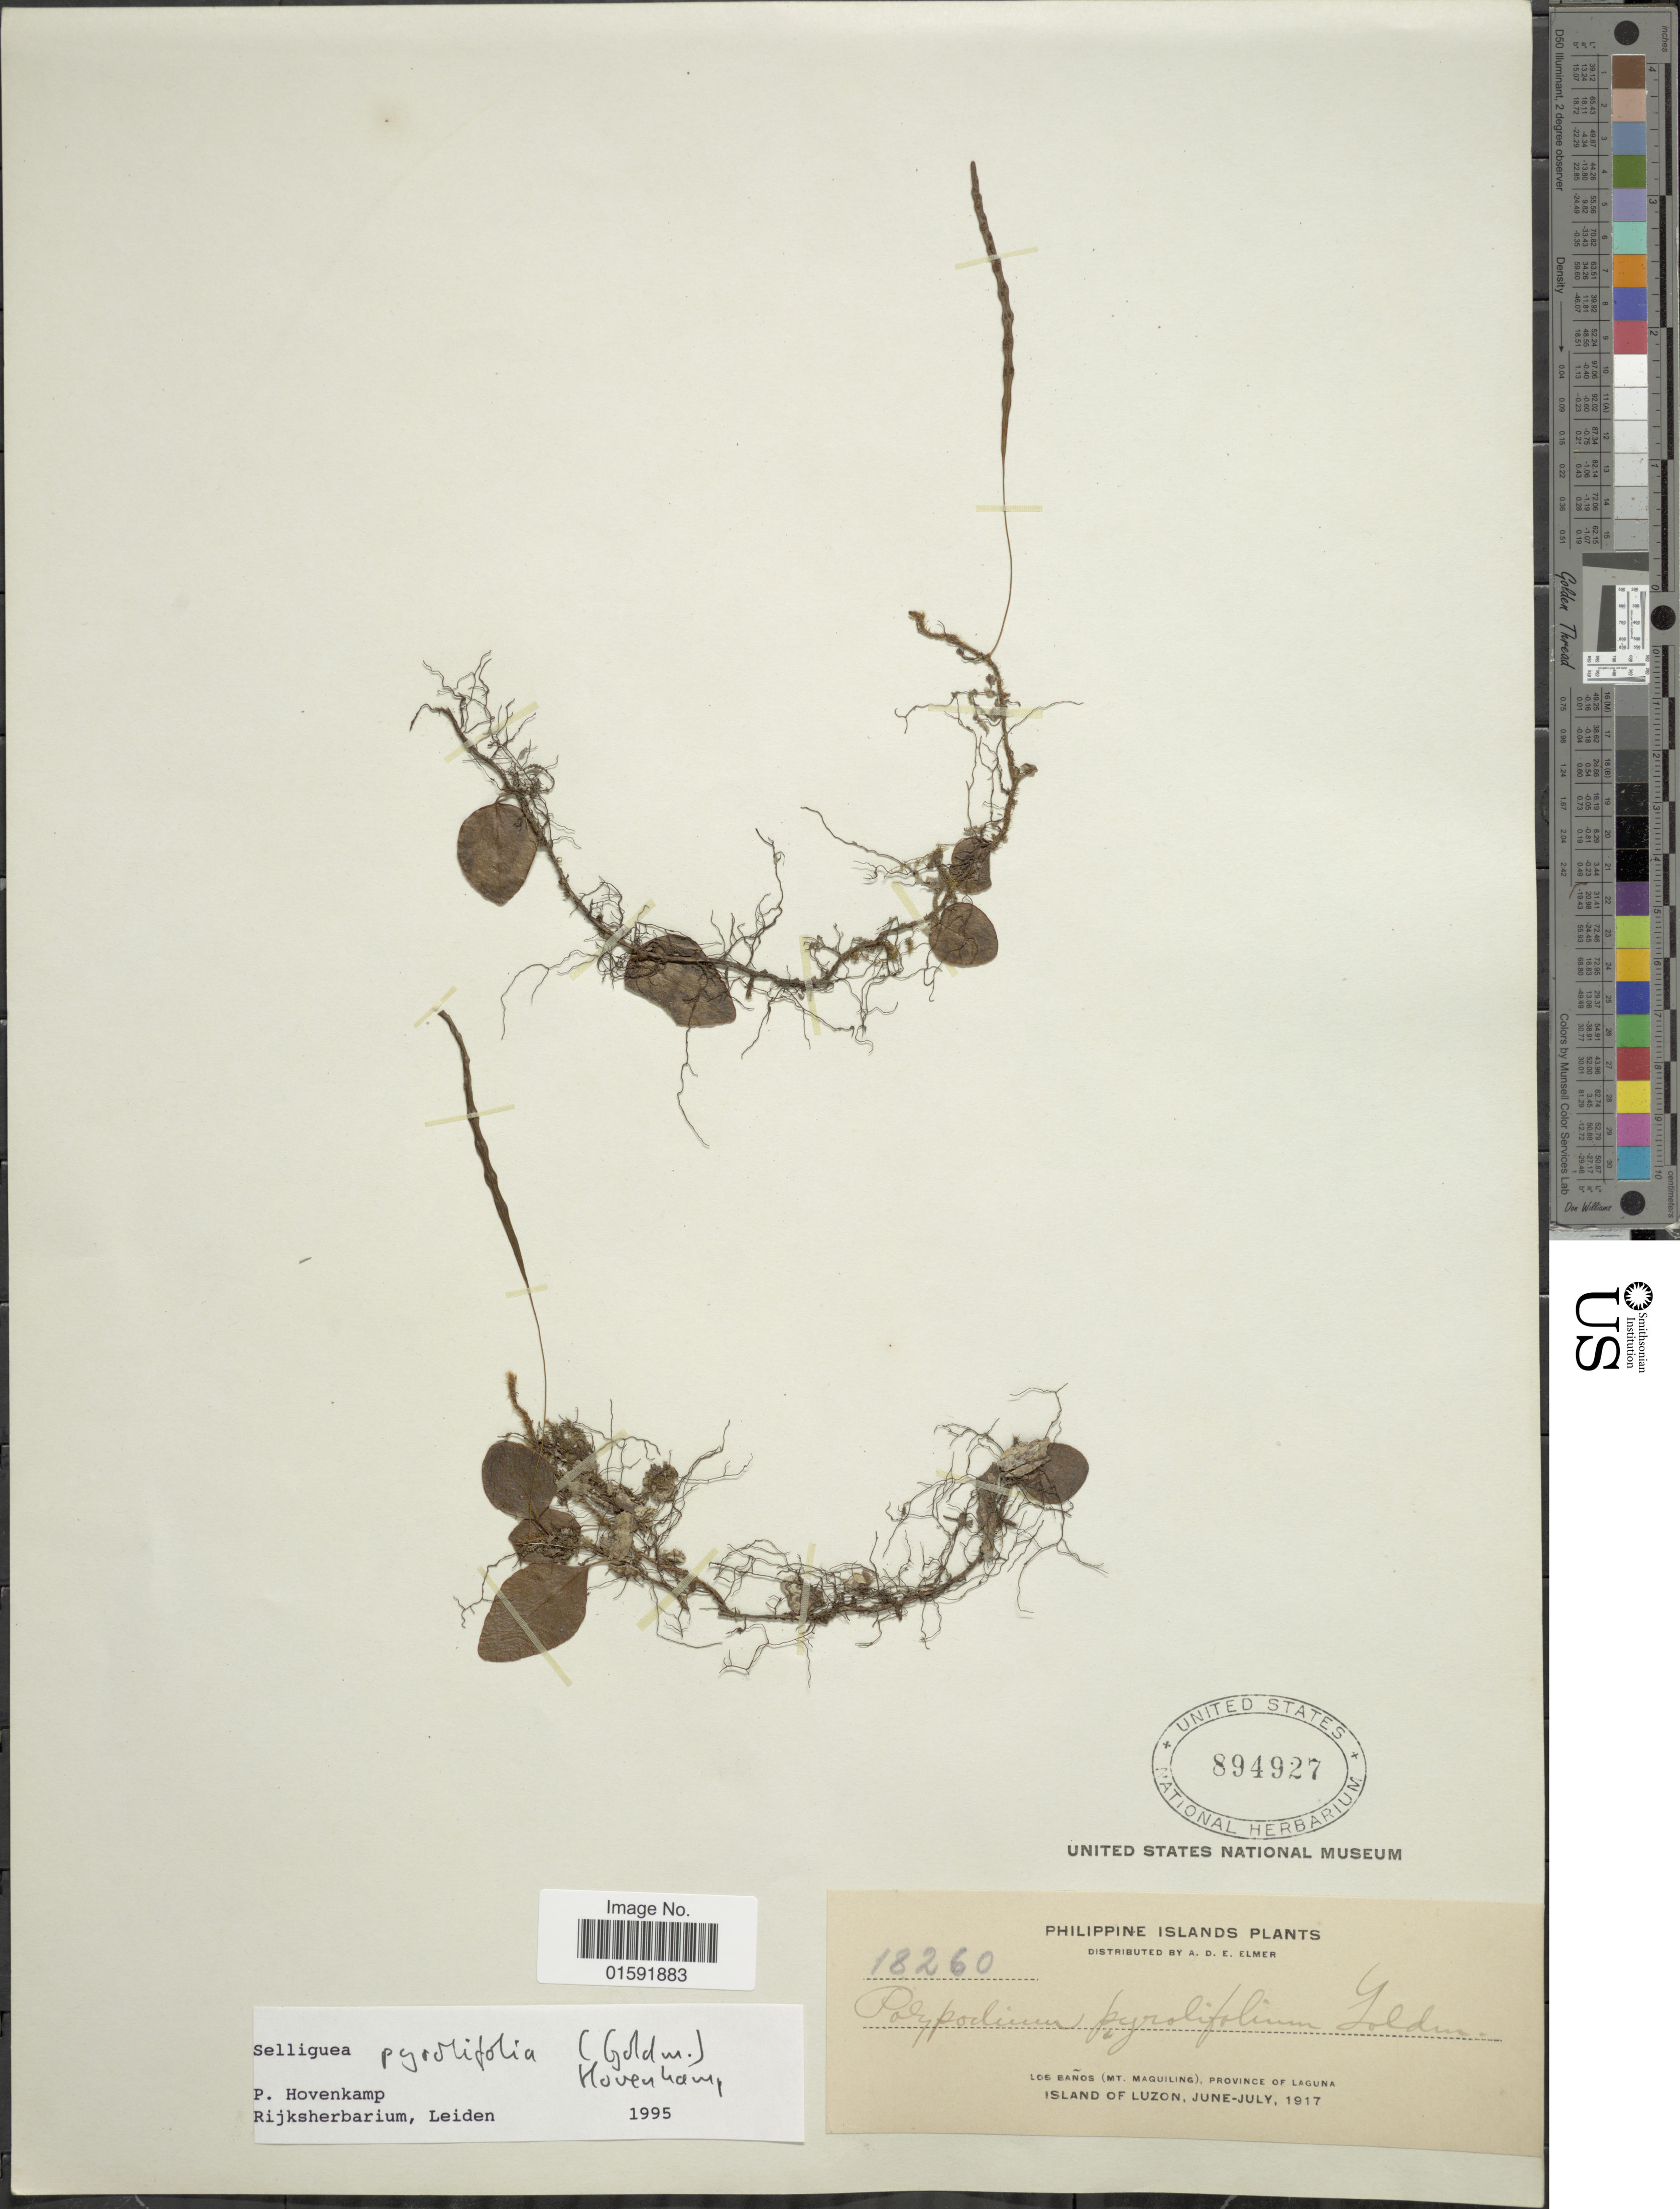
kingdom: Plantae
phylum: Tracheophyta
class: Polypodiopsida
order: Polypodiales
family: Polypodiaceae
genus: Selliguea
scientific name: Selliguea pyrolifolia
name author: (Goldm.) Hovenkamp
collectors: A. D. E. Elmer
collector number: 18260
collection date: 1917-06/1917-07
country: Philippines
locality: Los Baños (Mt. Maquiling), Province of Laguna, Island of Luzon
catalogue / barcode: US 894927